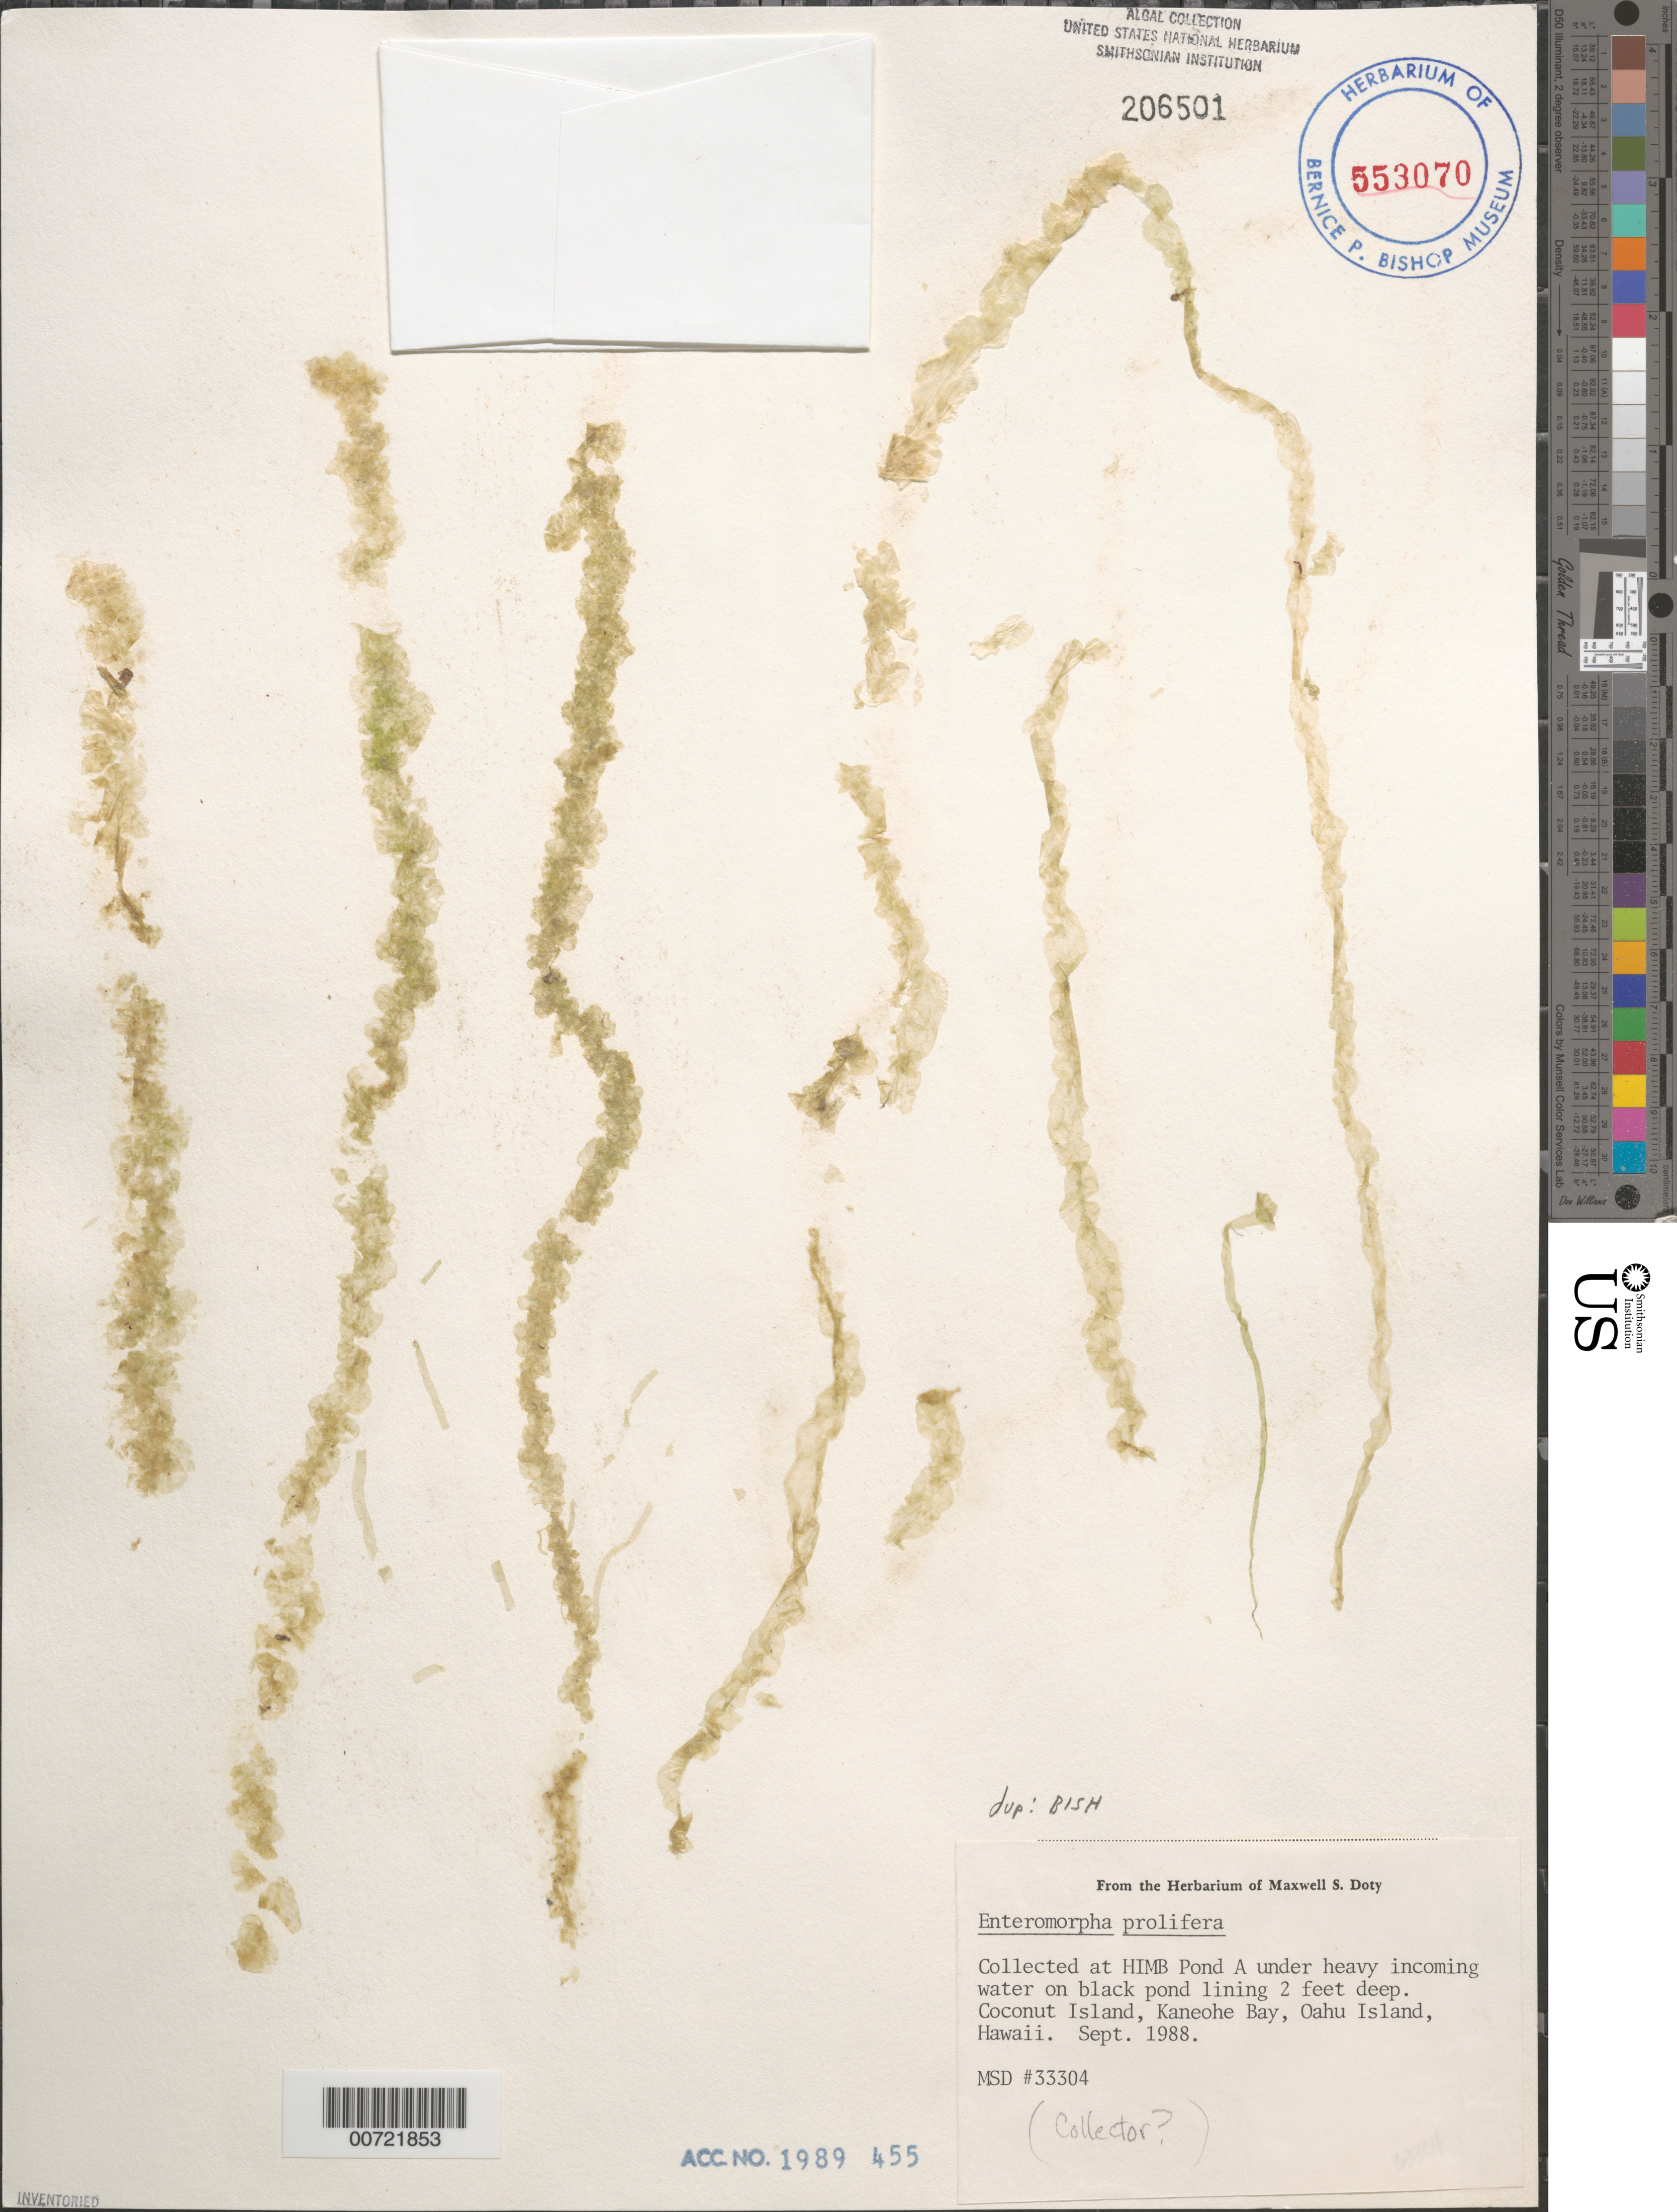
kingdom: Plantae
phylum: Chlorophyta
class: Ulvophyceae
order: Ulvales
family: Ulvaceae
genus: Ulva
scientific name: Ulva prolifera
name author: O.F. Müller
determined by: Algae name updating Project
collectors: M. S.Doty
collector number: MSD 33304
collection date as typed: Sep 1988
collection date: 1988-09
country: United States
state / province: Hawaii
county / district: Honolulu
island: Oahu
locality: Kaneohe Bay, Coconut ISland, HIMB Pond A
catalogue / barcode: US 206501